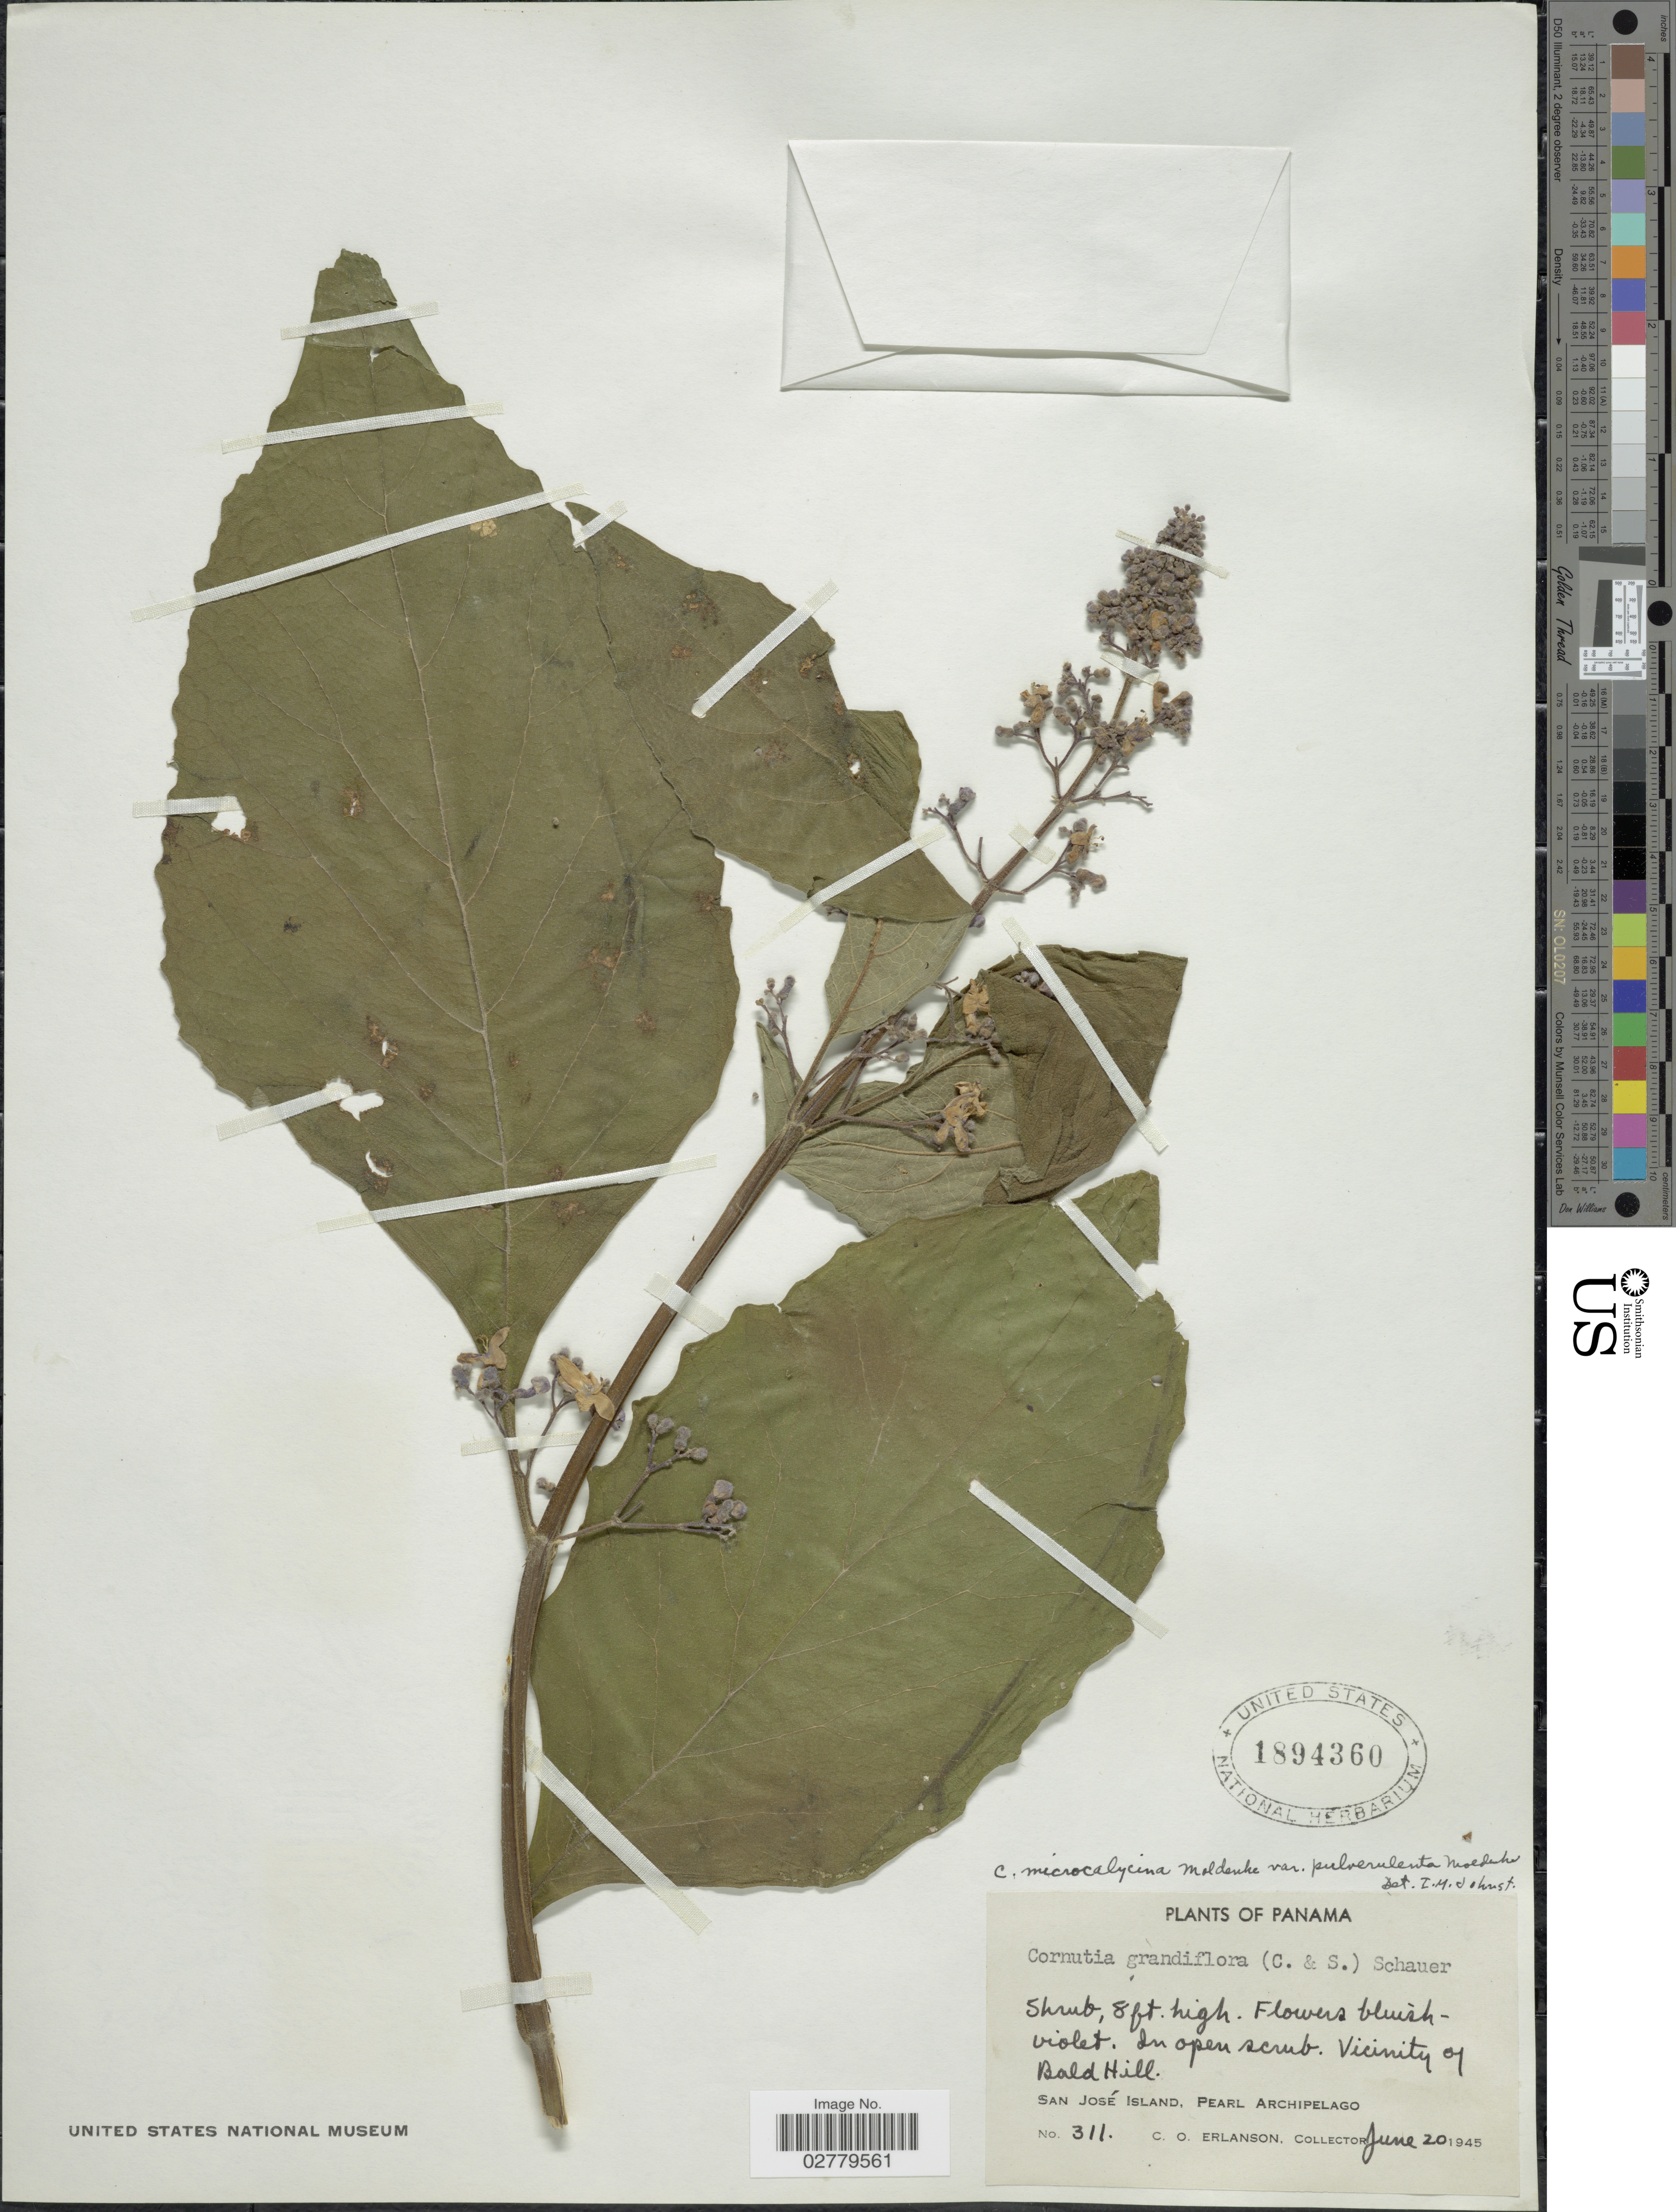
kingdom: Plantae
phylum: Tracheophyta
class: Magnoliopsida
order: Lamiales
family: Lamiaceae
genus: Cornutia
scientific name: Cornutia microcalycina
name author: Pav. ex Moldenke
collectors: C. O. Erlanson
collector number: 311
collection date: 1945-06-20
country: Panama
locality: Vicinity of Bald Hill. San José Island, Pearl Archipelago.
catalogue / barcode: US 1894360